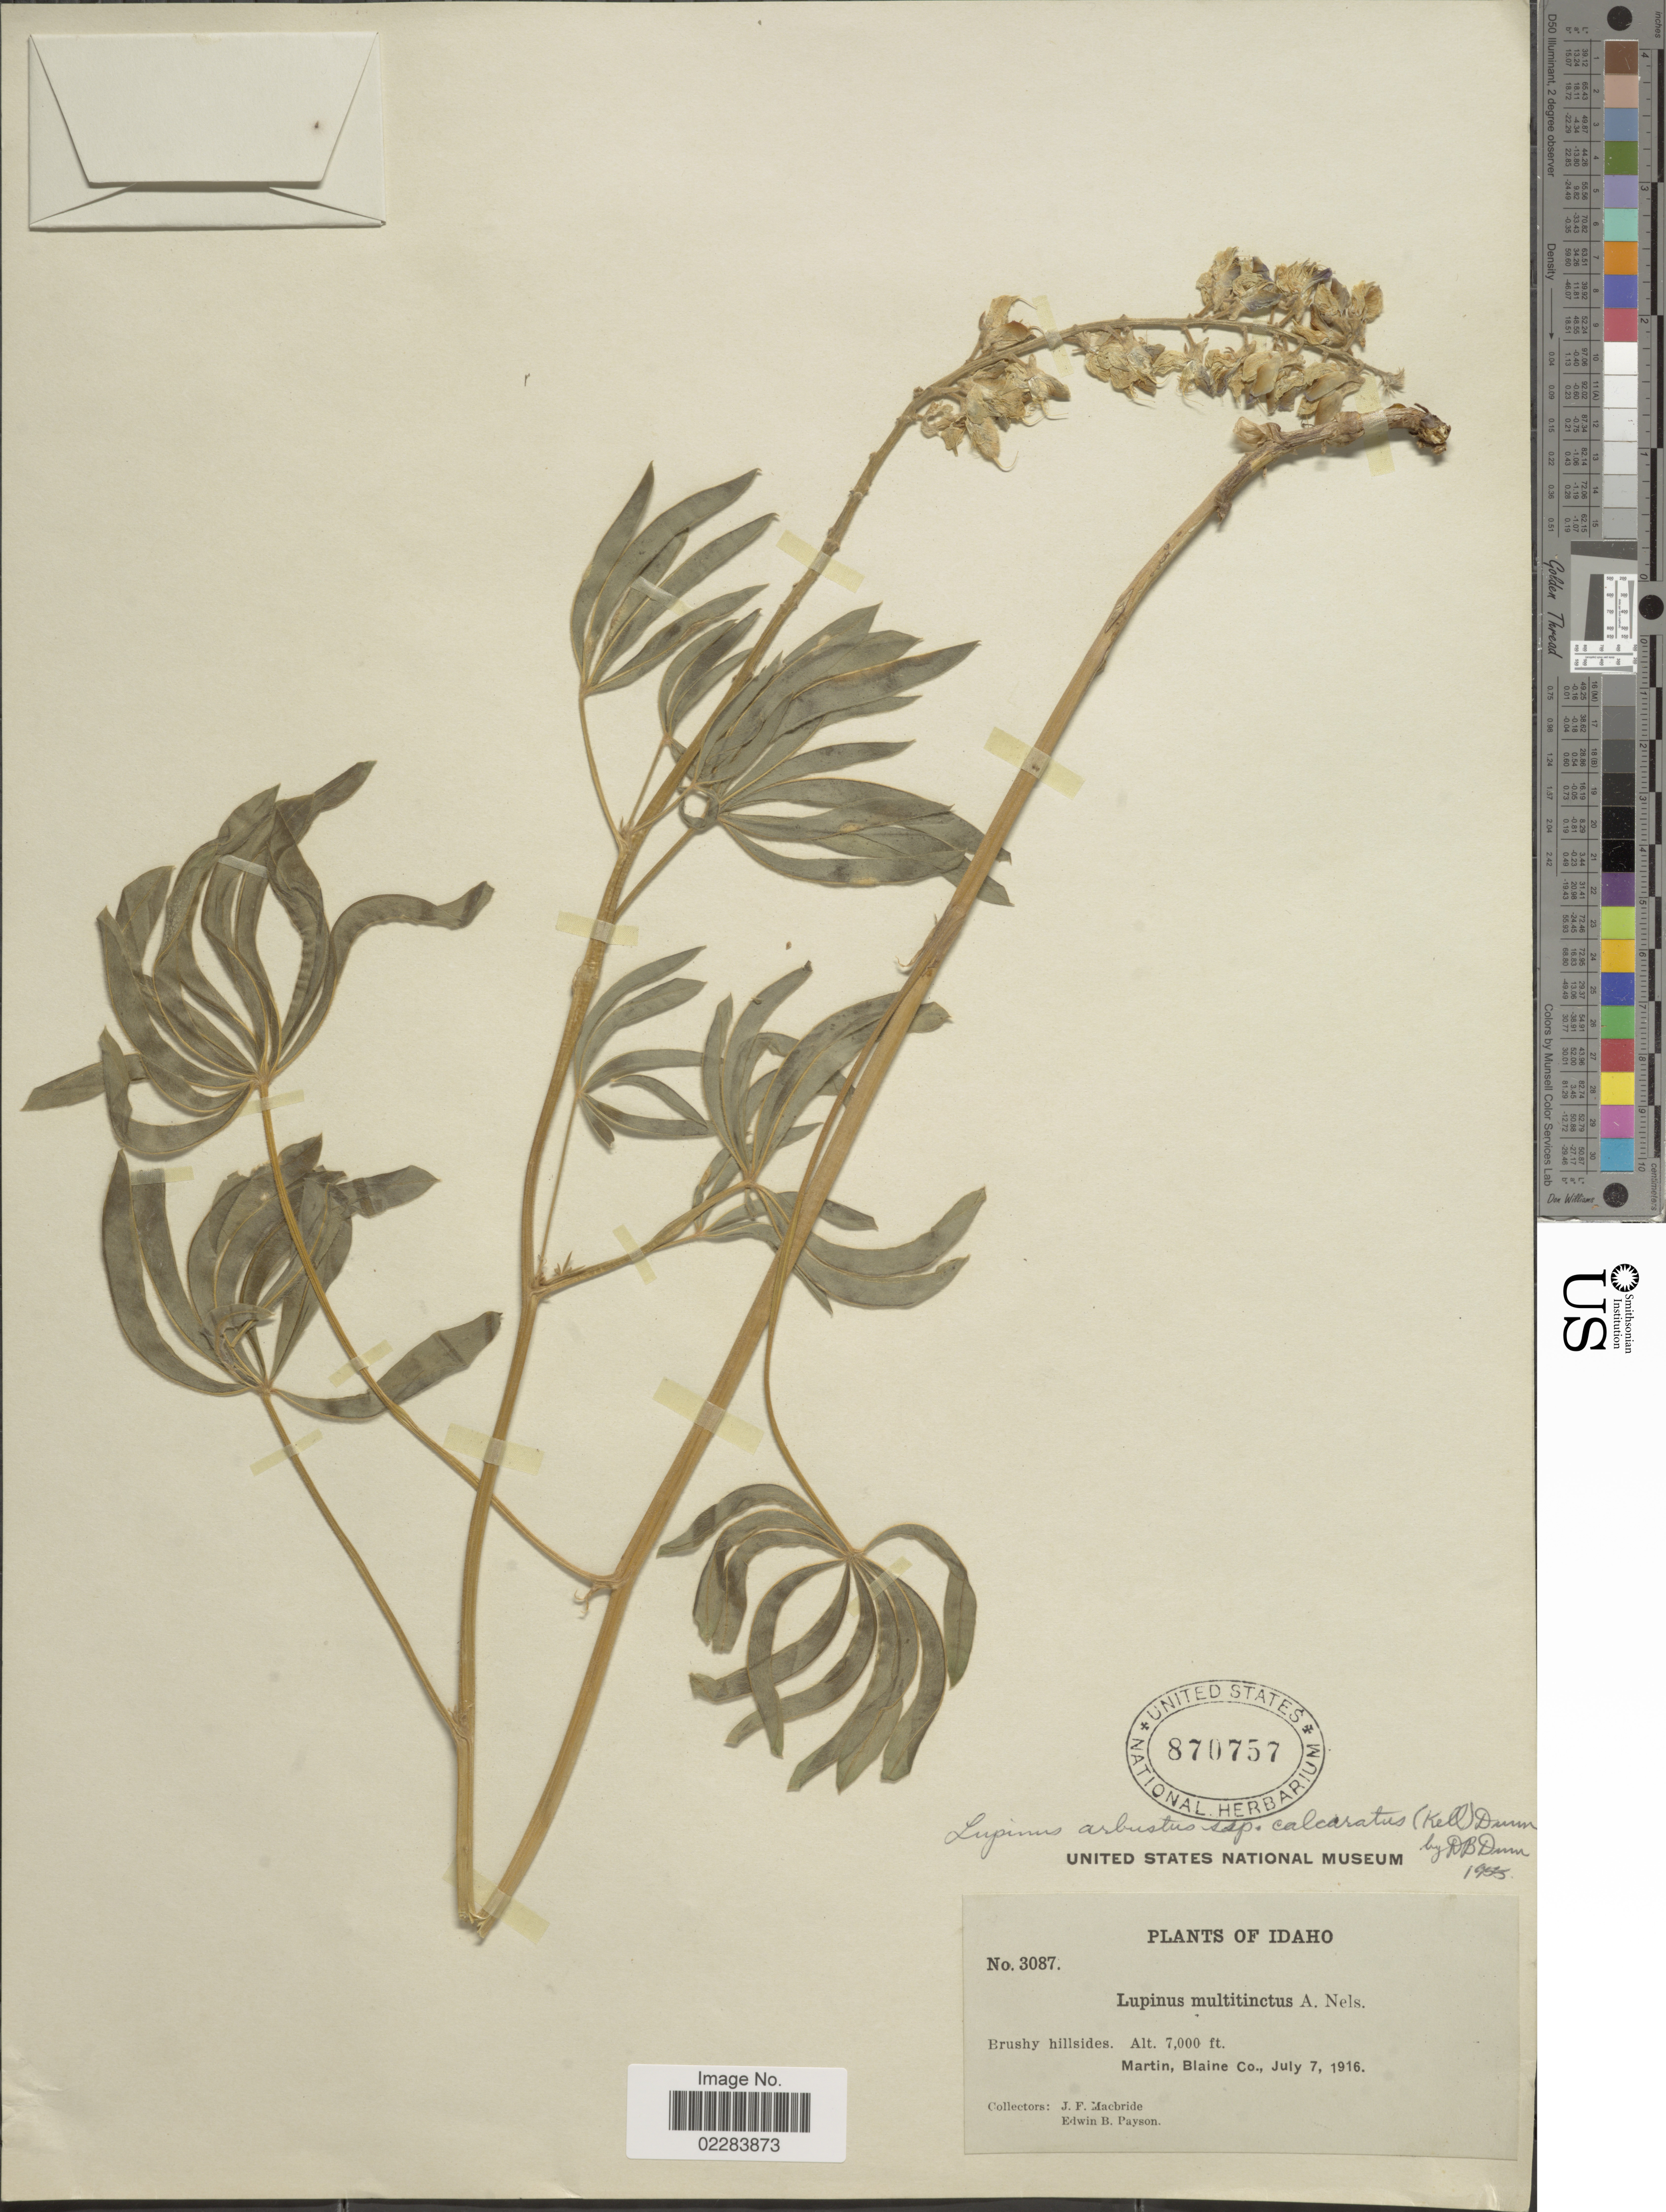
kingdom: Plantae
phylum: Tracheophyta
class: Magnoliopsida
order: Fabales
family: Fabaceae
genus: Lupinus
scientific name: Lupinus arbustus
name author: Lindl.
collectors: J. F. Macbride & E. B. Payson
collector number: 3087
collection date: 1916-07-07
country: United States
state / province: Idaho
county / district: Blaine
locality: Brushy hillsides. Martin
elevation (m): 2134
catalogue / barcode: US 870757